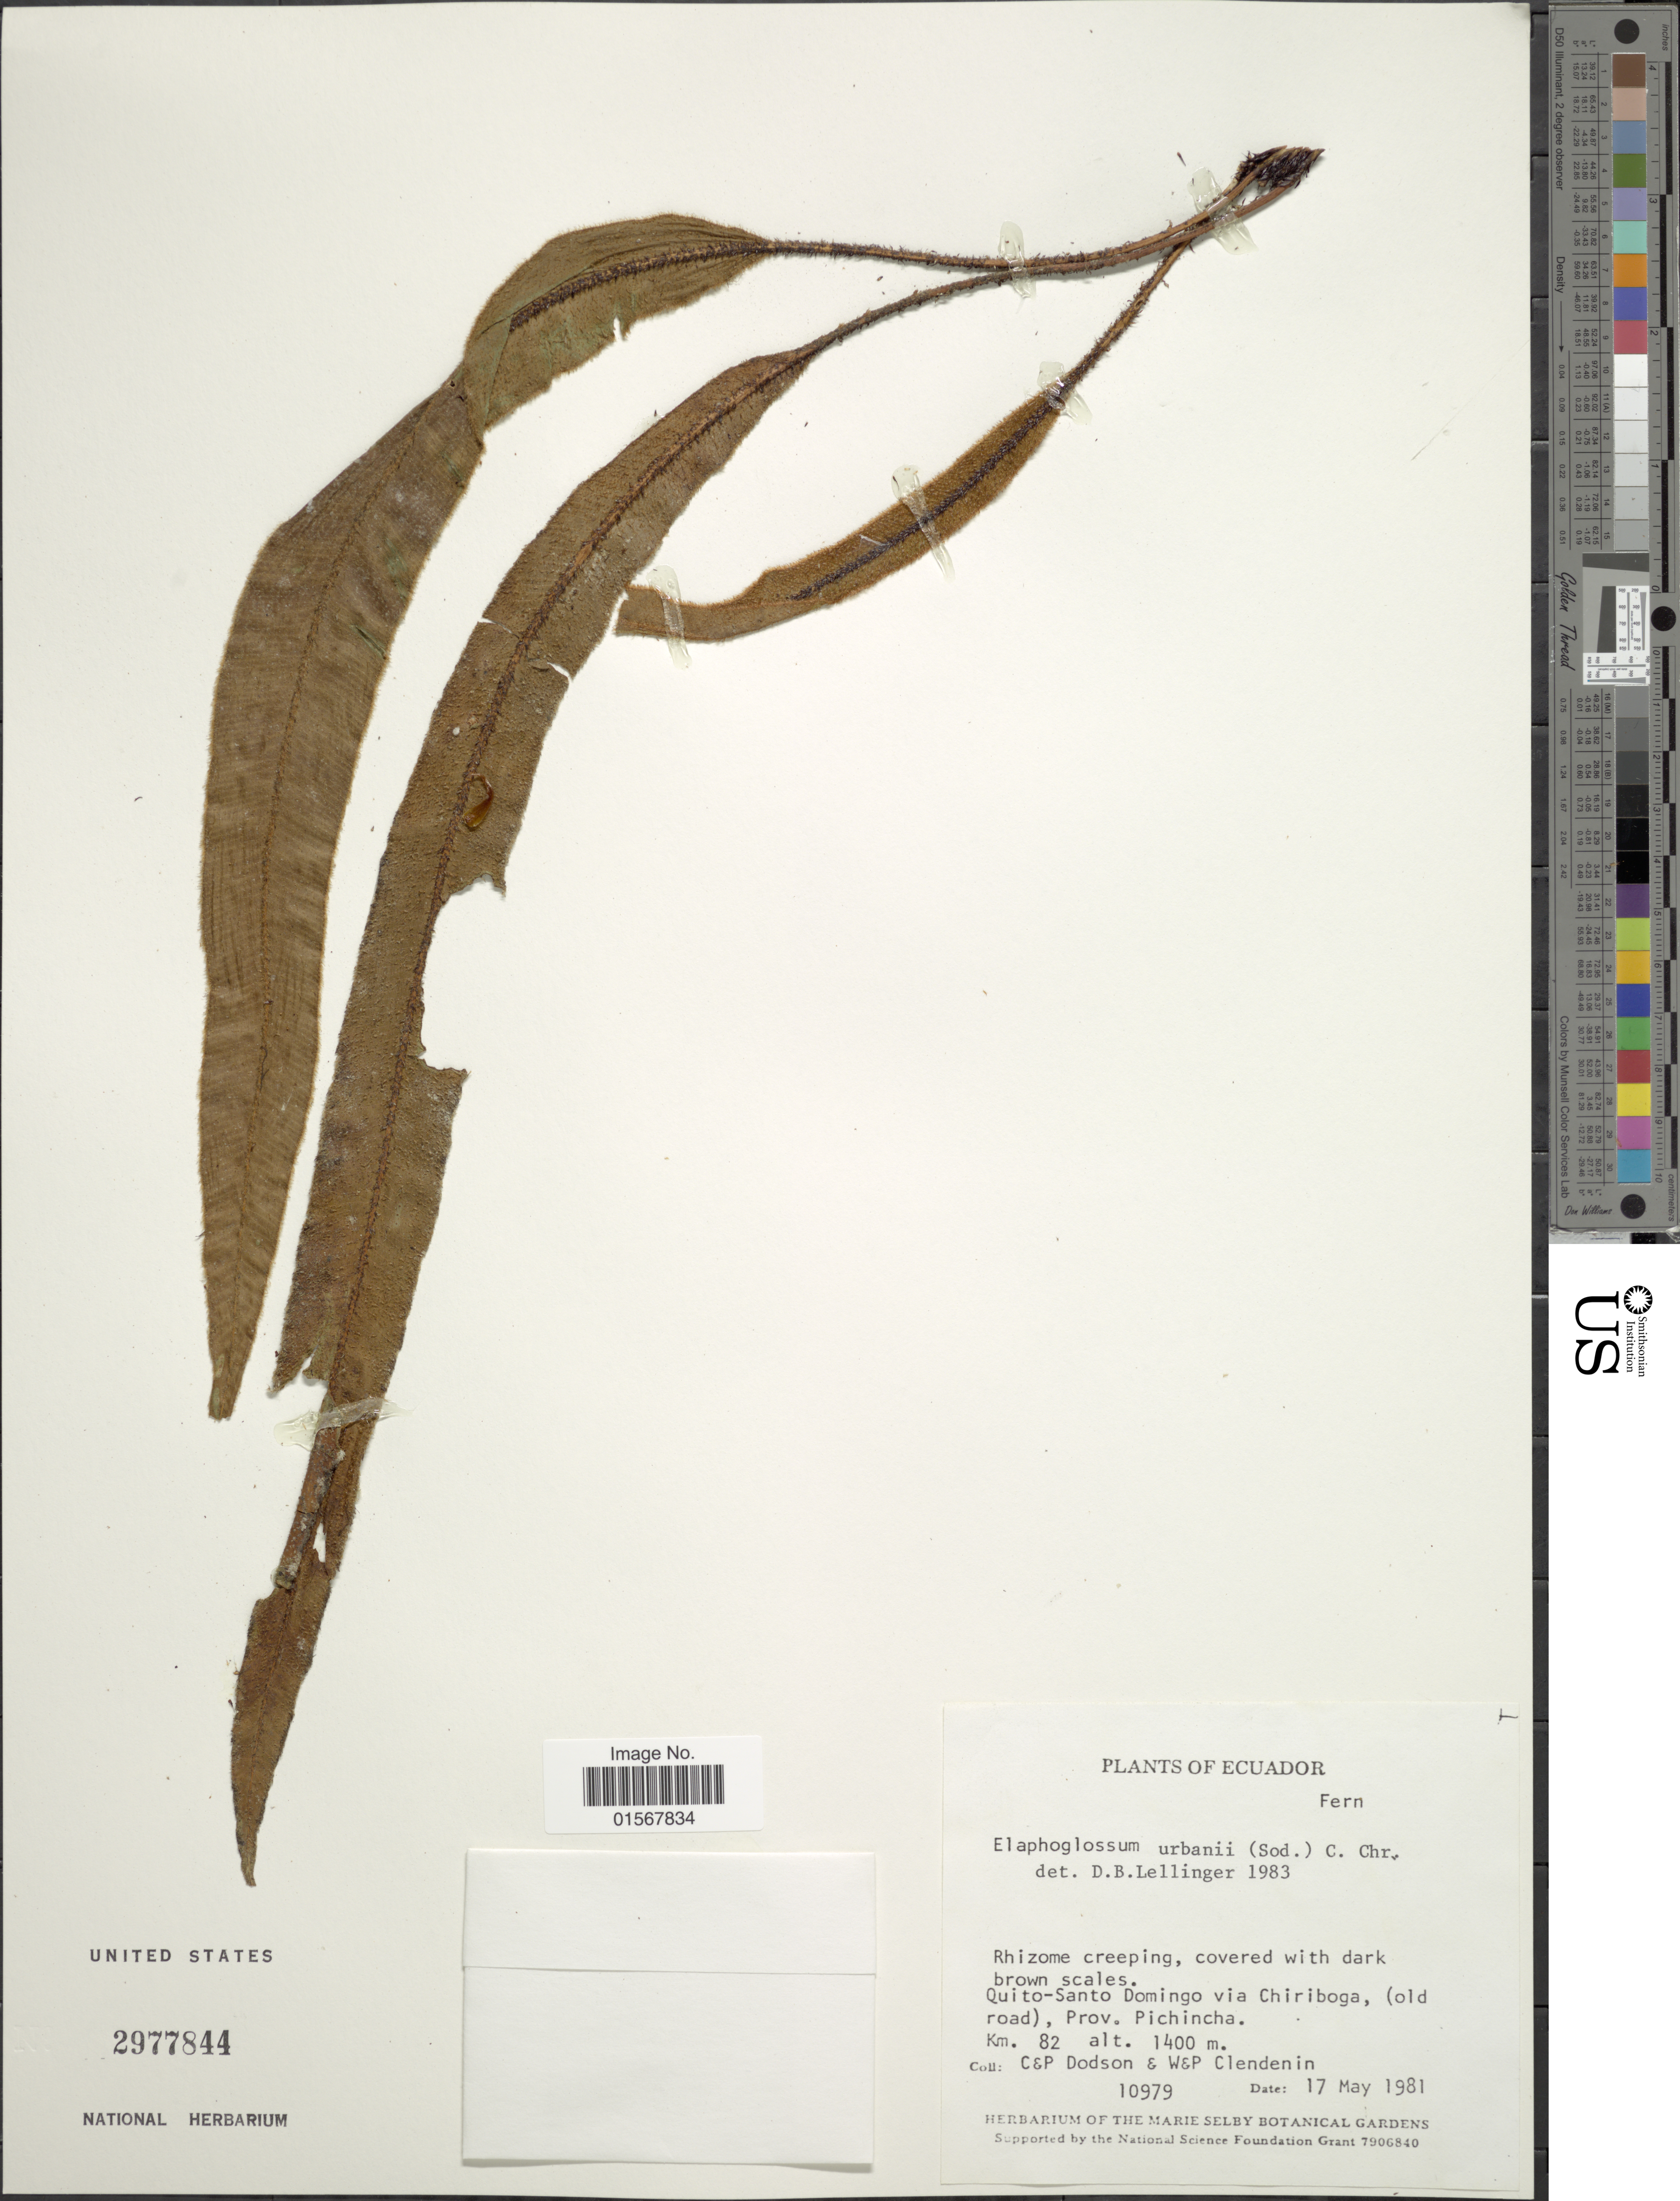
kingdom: Plantae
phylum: Tracheophyta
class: Polypodiopsida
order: Polypodiales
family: Dryopteridaceae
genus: Elaphoglossum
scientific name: Elaphoglossum urbanii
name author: Brause in Urb.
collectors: C. Dodson, P. M. Dodson, W. Clendenin & P. Clendenin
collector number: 10979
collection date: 1981-05-17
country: Ecuador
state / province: Pichincha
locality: Quito-Santo Domingo via Chiriboga, (old road), Prov. Pichincha Km. 82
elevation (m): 1400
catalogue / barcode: US 2977844